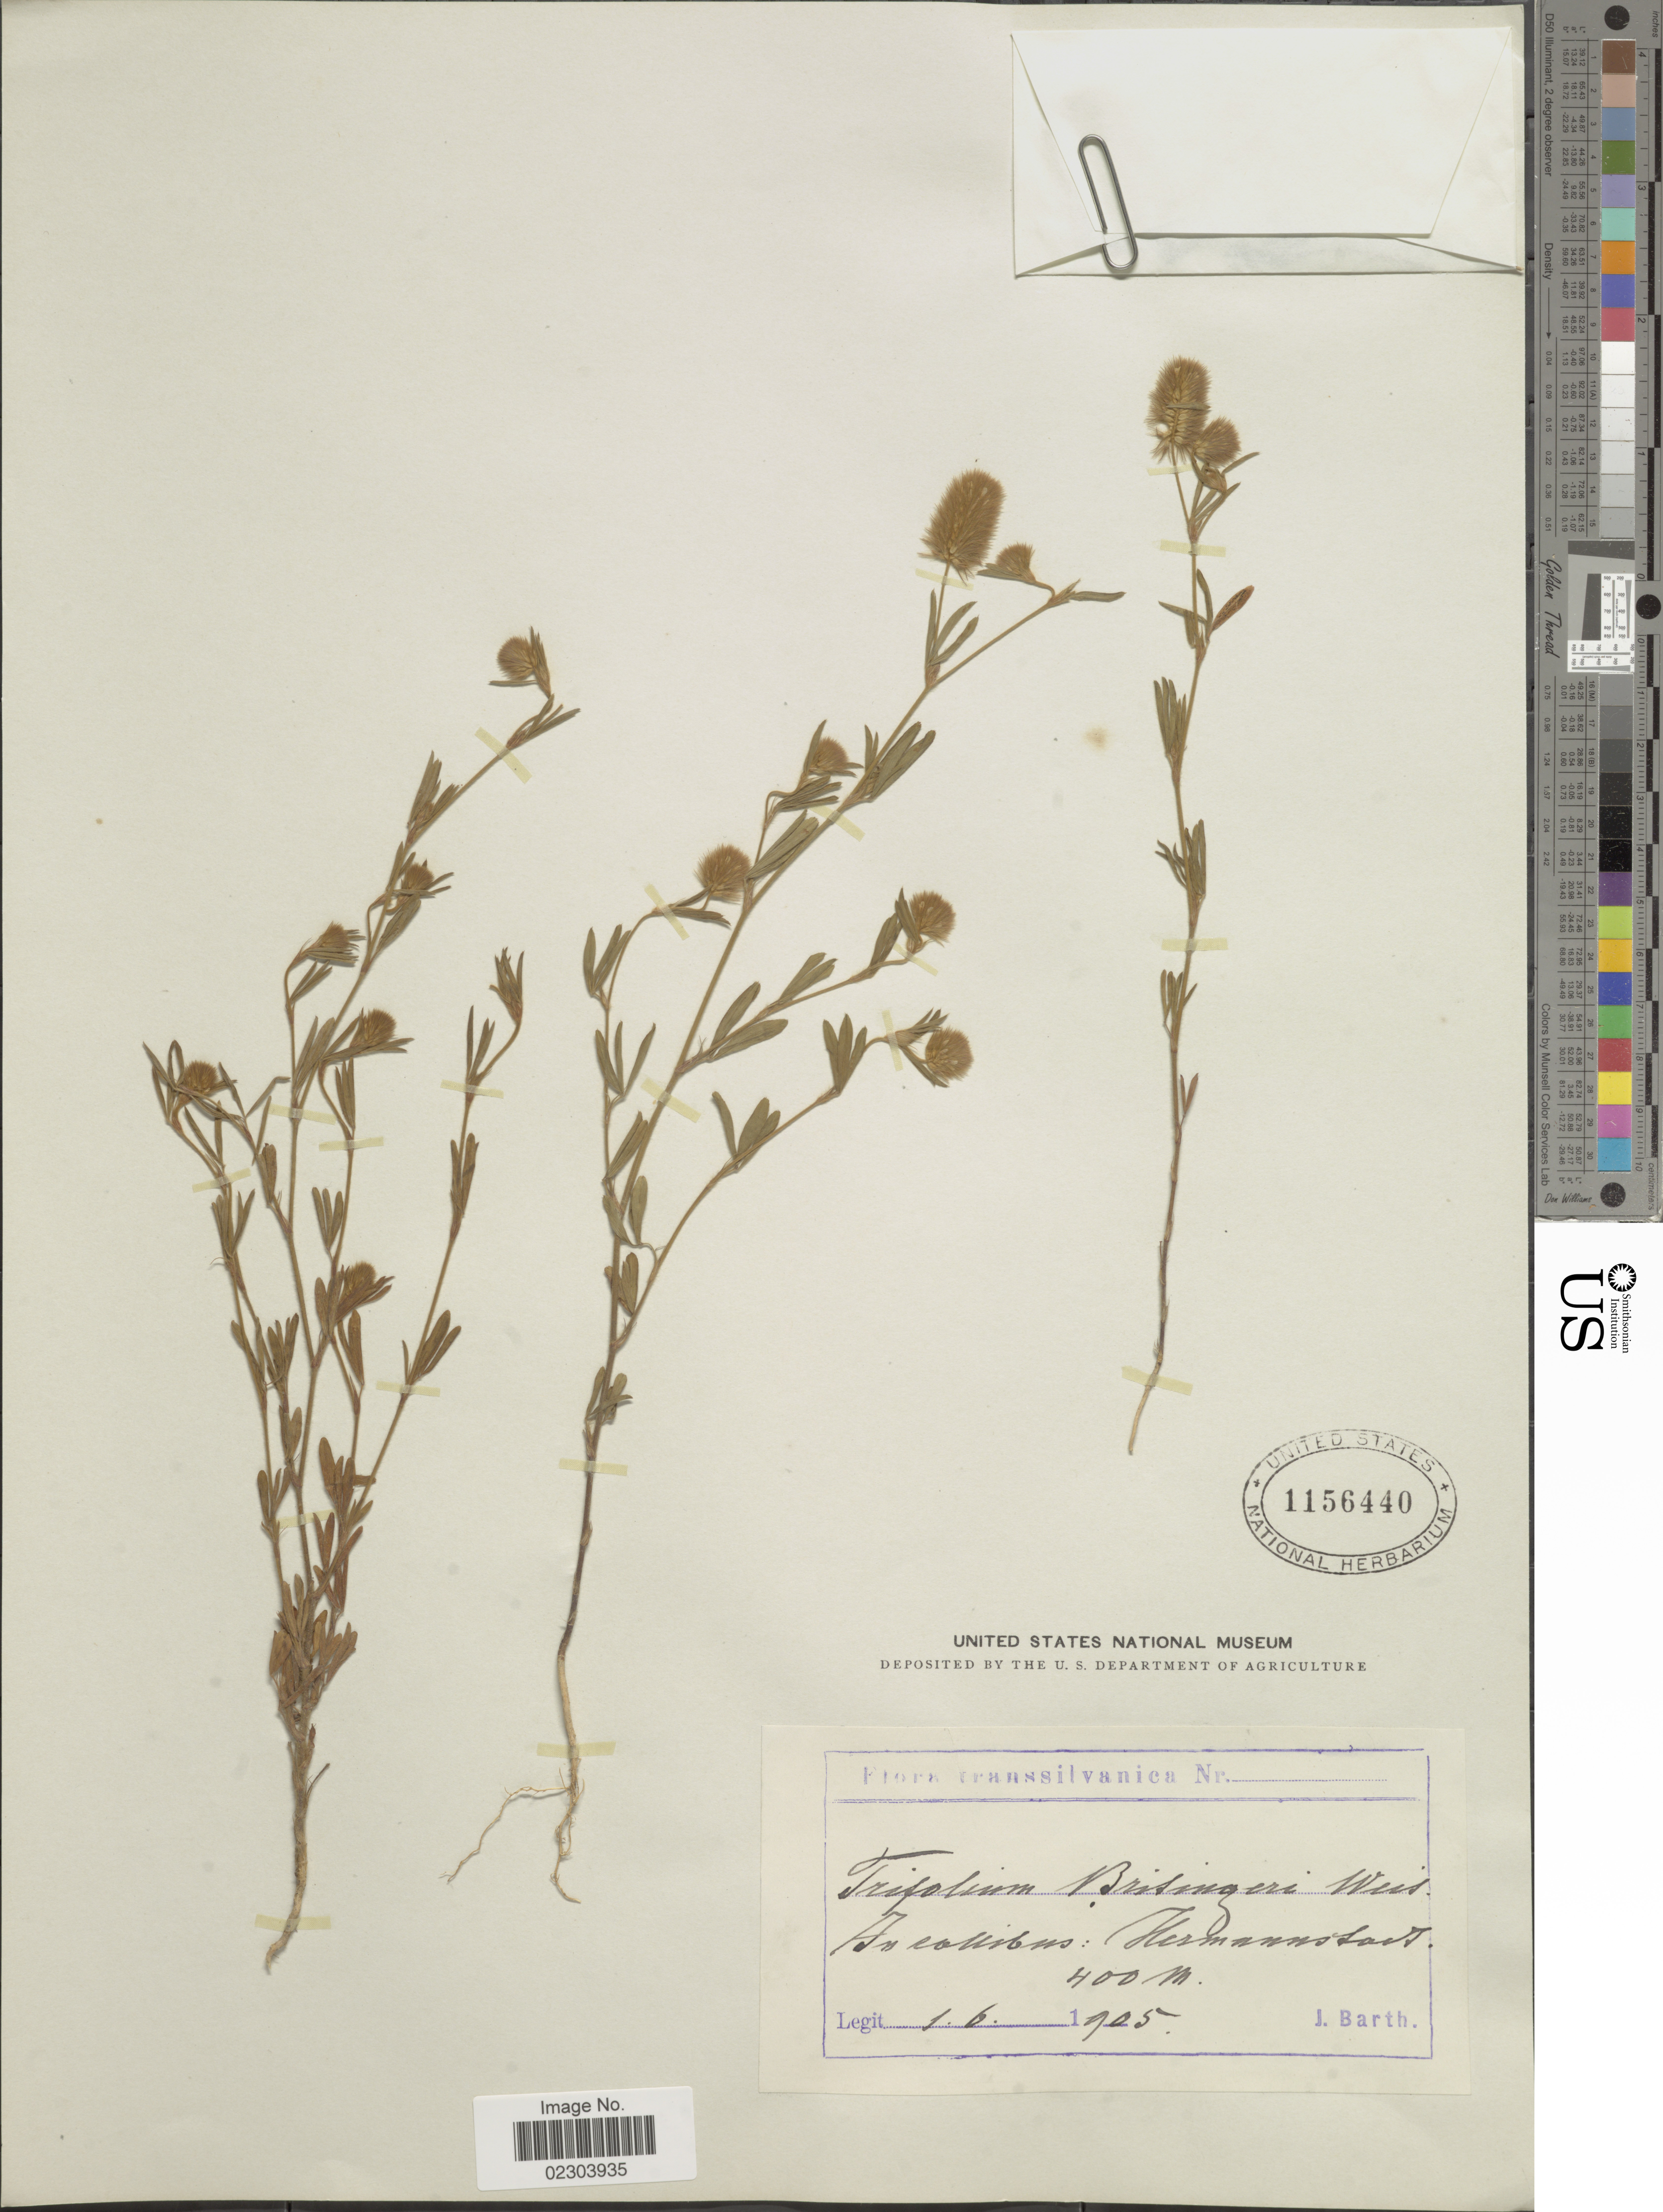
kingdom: Plantae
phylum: Tracheophyta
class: Magnoliopsida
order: Fabales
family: Fabaceae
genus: Trifolium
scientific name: Trifolium brittingeri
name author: Opiz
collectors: J. Barth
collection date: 1905-06-01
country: Romania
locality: Hermannstadt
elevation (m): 400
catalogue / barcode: US 1156440